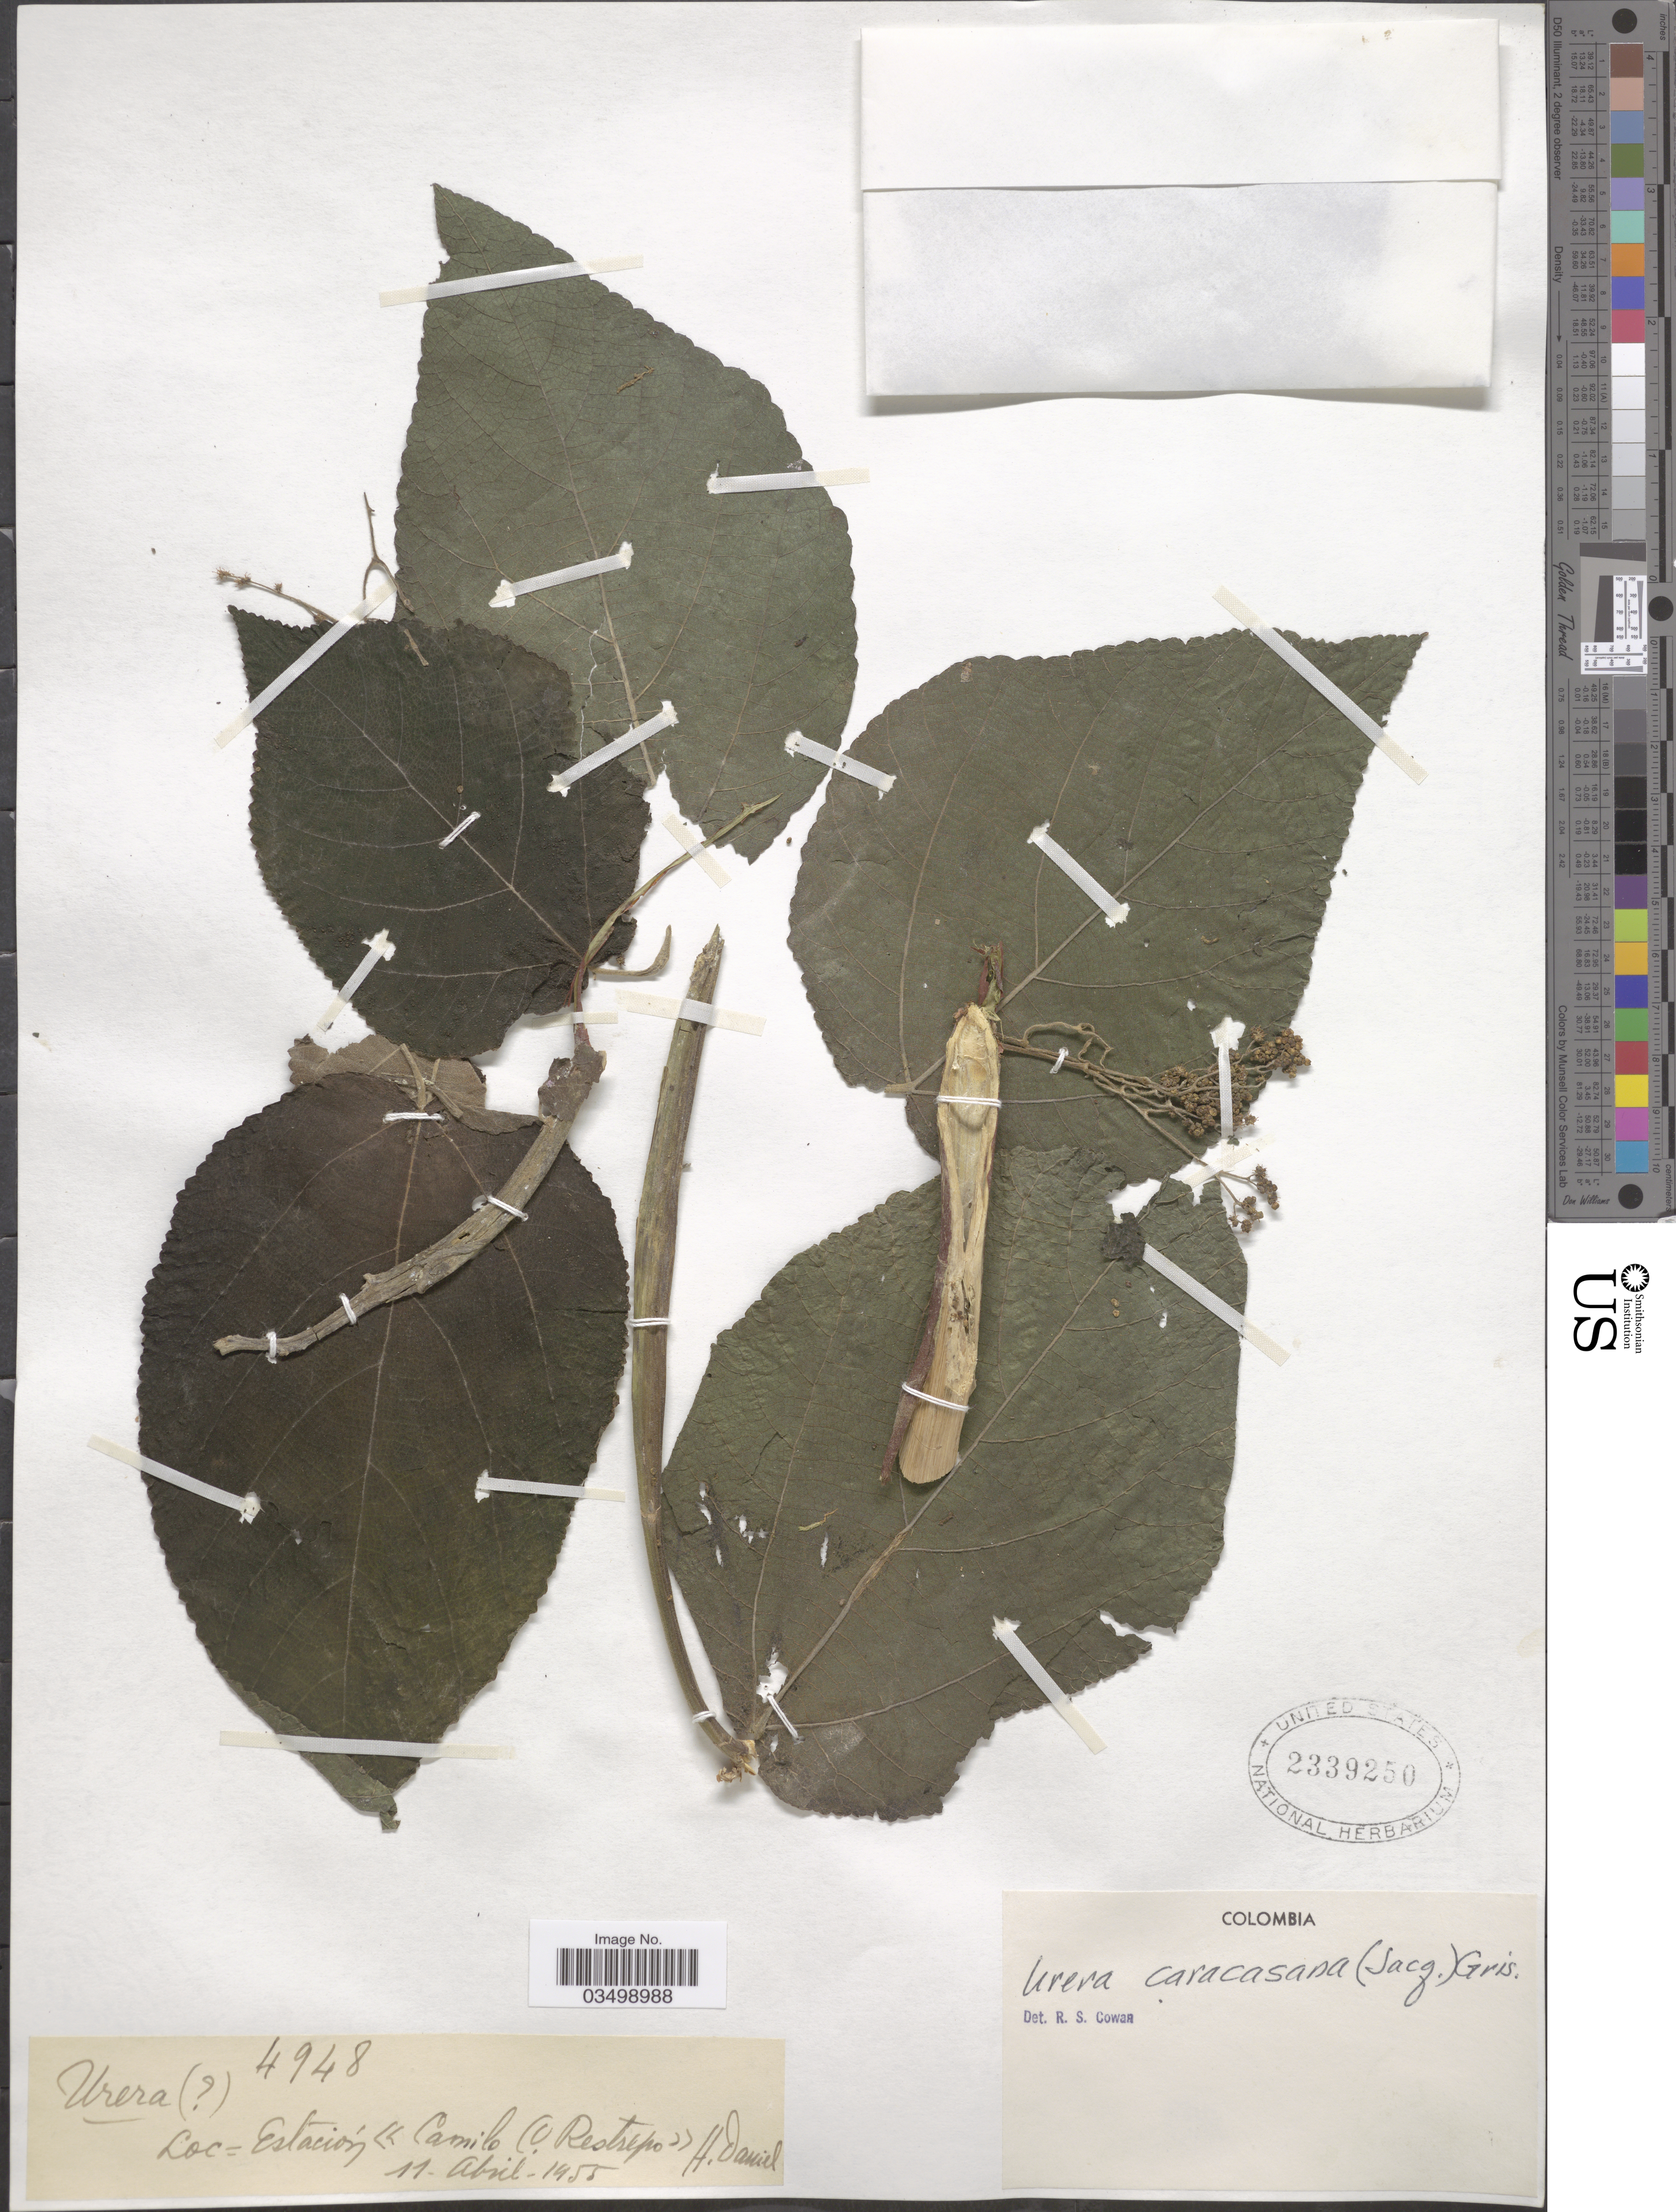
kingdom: Plantae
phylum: Tracheophyta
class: Magnoliopsida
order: Rosales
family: Urticaceae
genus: Urera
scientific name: Urera caracasana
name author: (Jacq.) Gaudich. ex Griseb.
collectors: H. Daniel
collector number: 4948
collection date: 1955-04-11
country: Colombia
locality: Estación «Camilo C. Restrepo».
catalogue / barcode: US 2339250